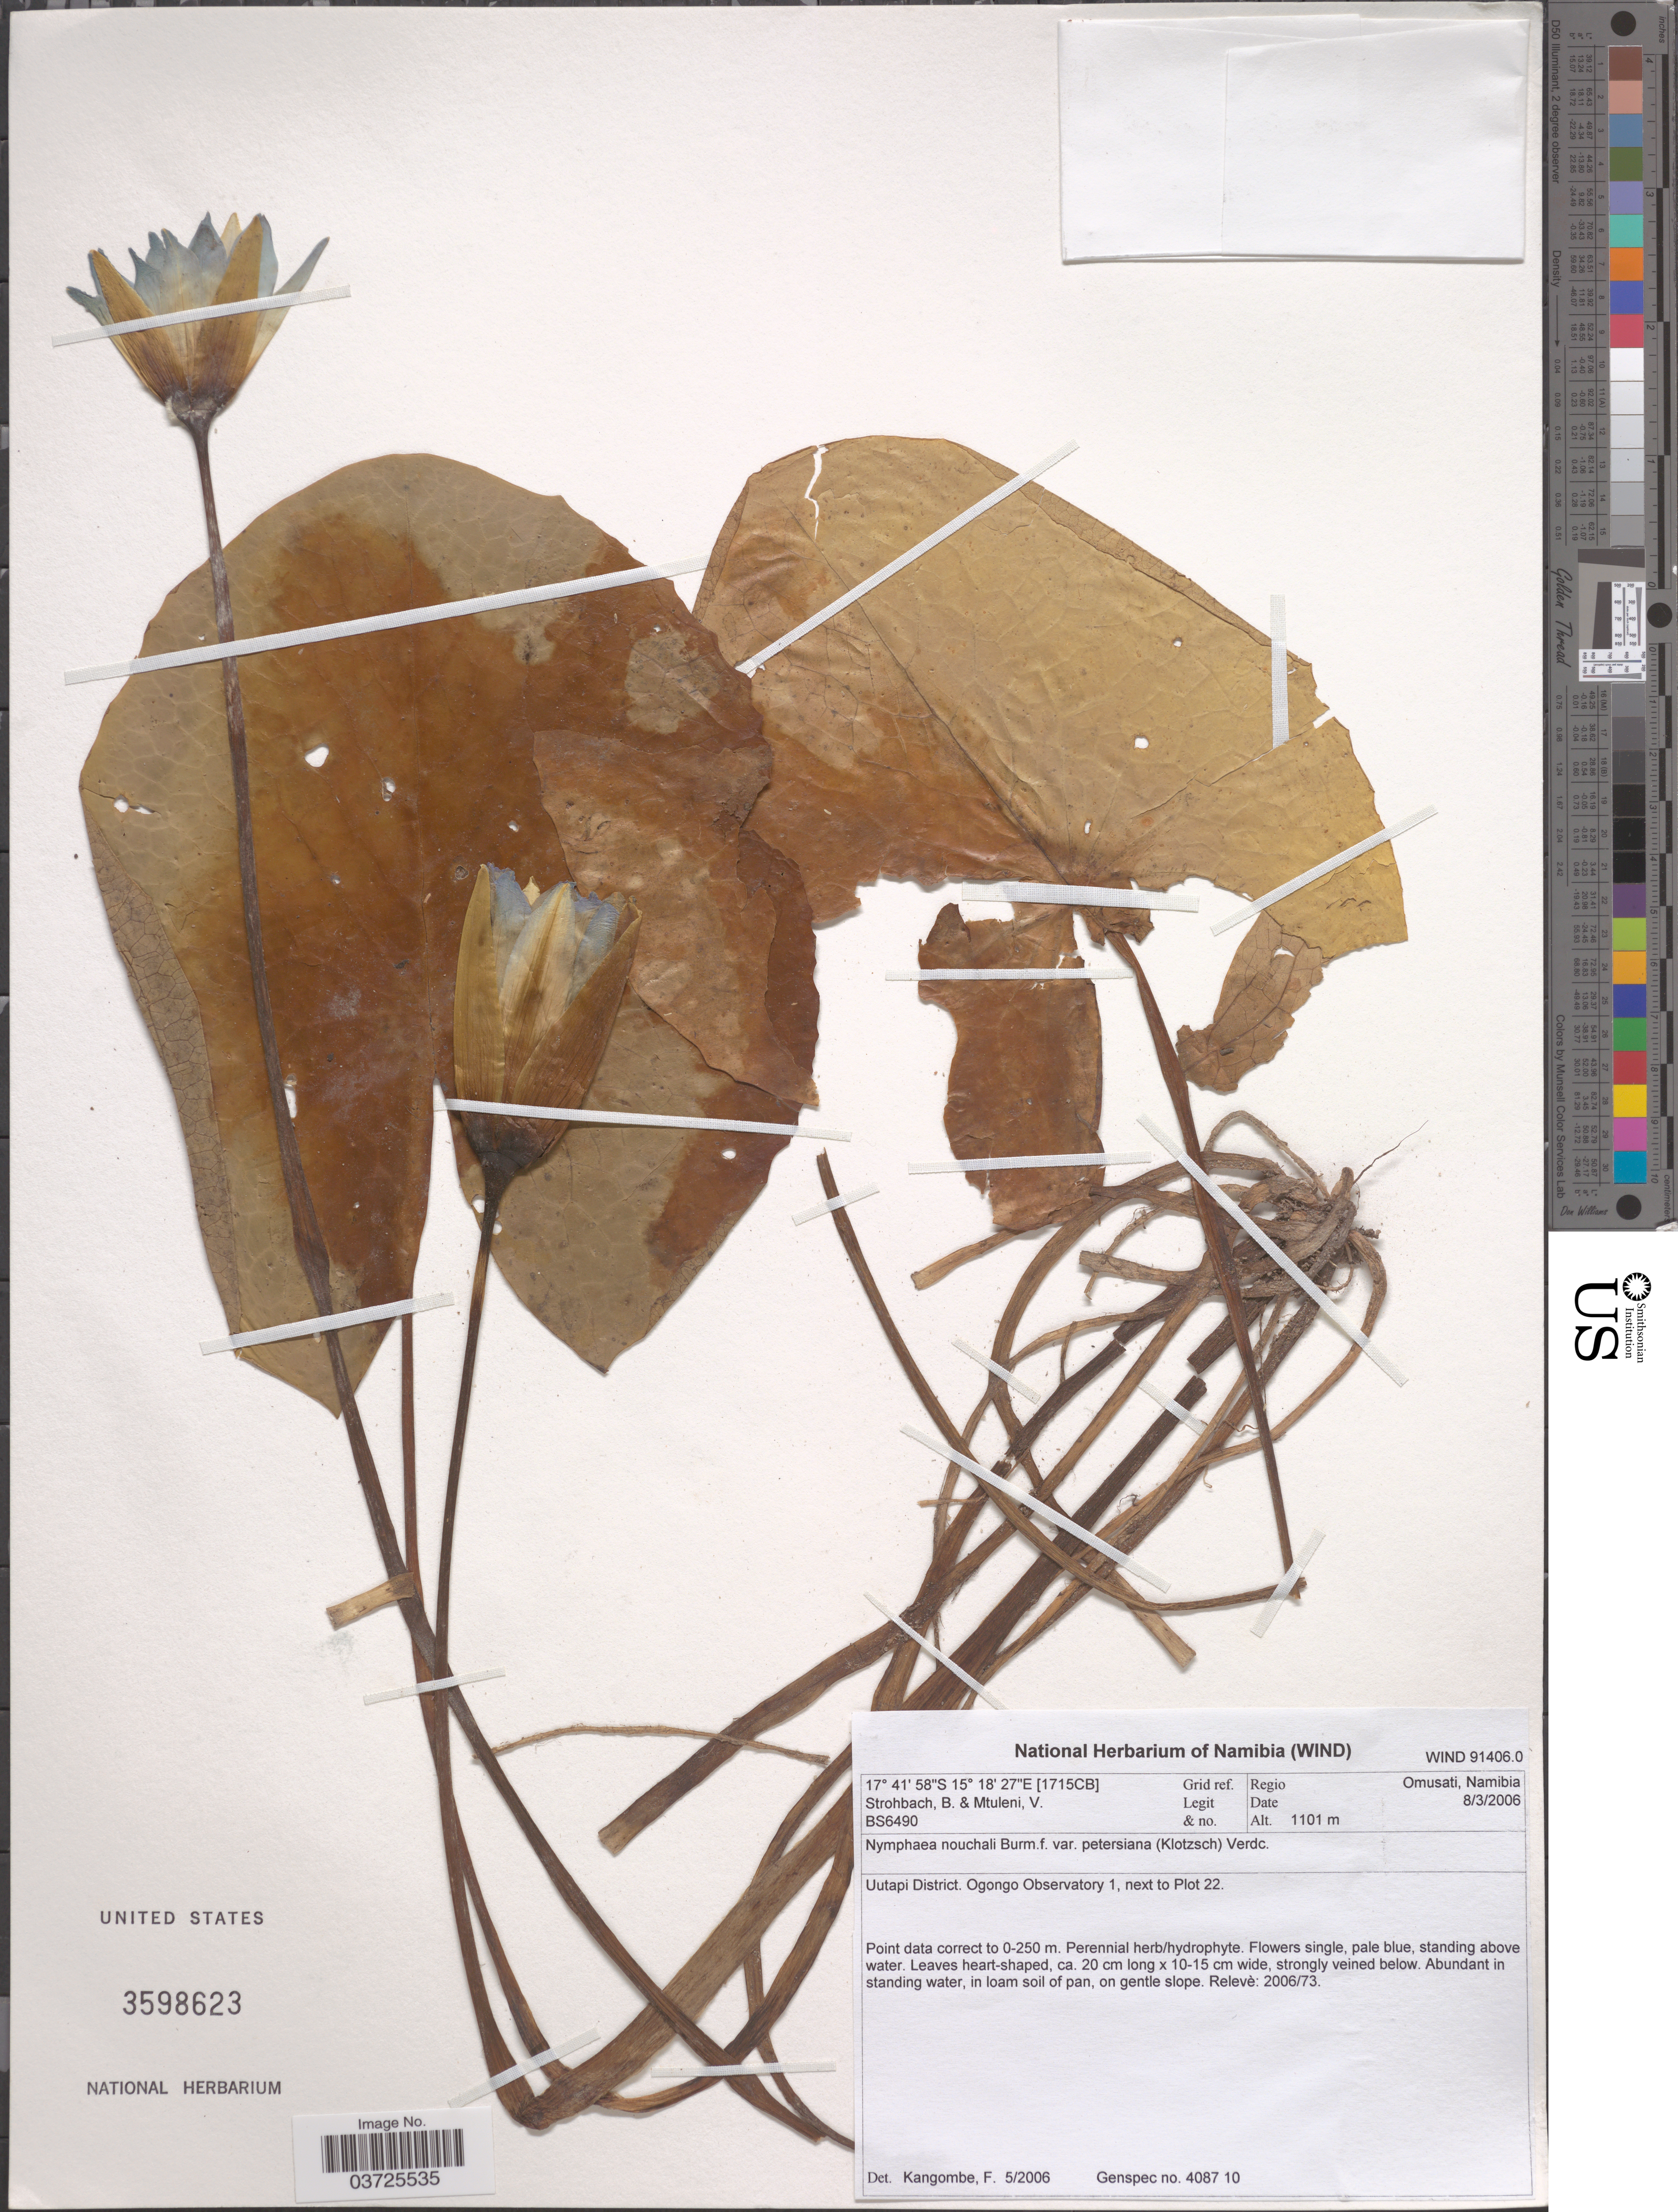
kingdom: Plantae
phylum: Tracheophyta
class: Magnoliopsida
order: Nymphaeales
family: Nymphaeaceae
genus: Nymphaea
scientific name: Nymphaea nouchali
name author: Burm. f.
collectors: B. Strohbach & V. Mtuleni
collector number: BS6490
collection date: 2006-03-08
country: Namibia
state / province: Omusati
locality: [1715CB] Grid ref., Regio Omusati, Namibia. Uutapi District. Ogongo Observatory 1, next to Plot 22.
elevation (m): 1101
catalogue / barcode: US 3598623